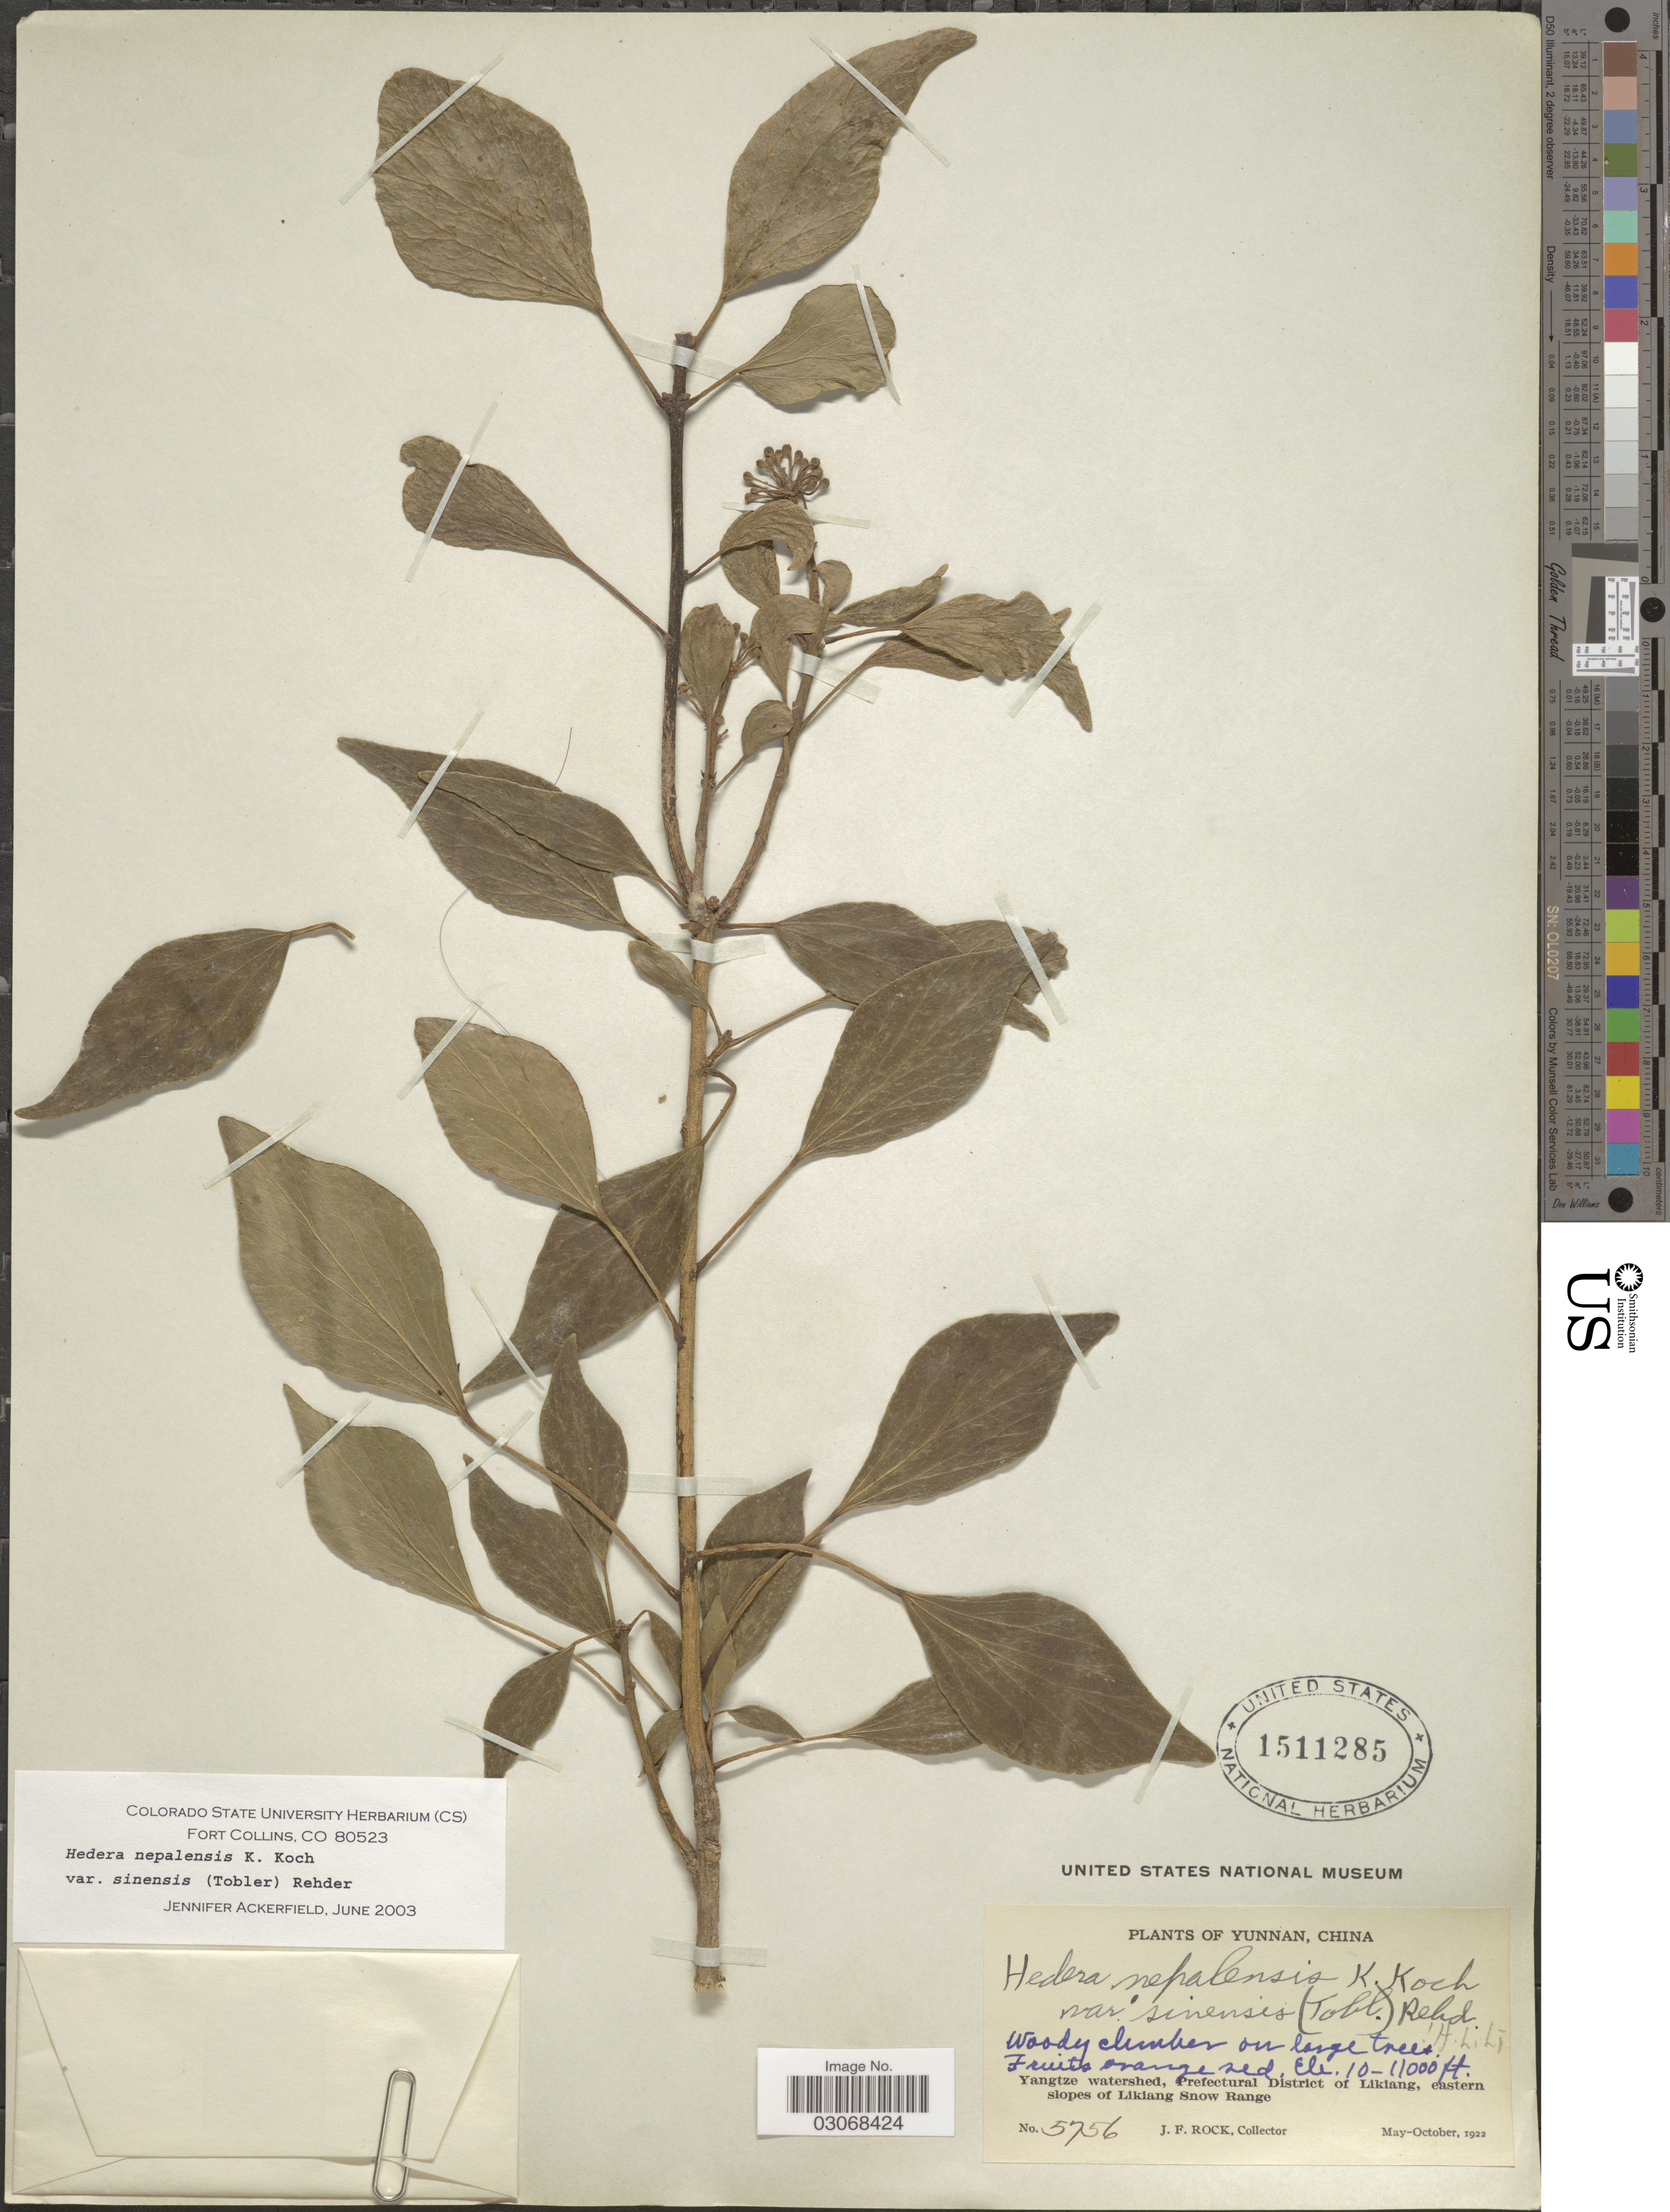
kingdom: Plantae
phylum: Tracheophyta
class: Magnoliopsida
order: Apiales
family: Araliaceae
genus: Hedera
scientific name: Hedera nepalensis var. sinensis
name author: (Tobler) Rehder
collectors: J. Rock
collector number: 5756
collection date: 1922-05/1922-10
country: China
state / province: Yunnan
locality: Yangtze watershed, Prefectural District of Likiang, eastern slopes of Likiang Snow Range.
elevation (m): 3048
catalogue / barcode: US 1511285